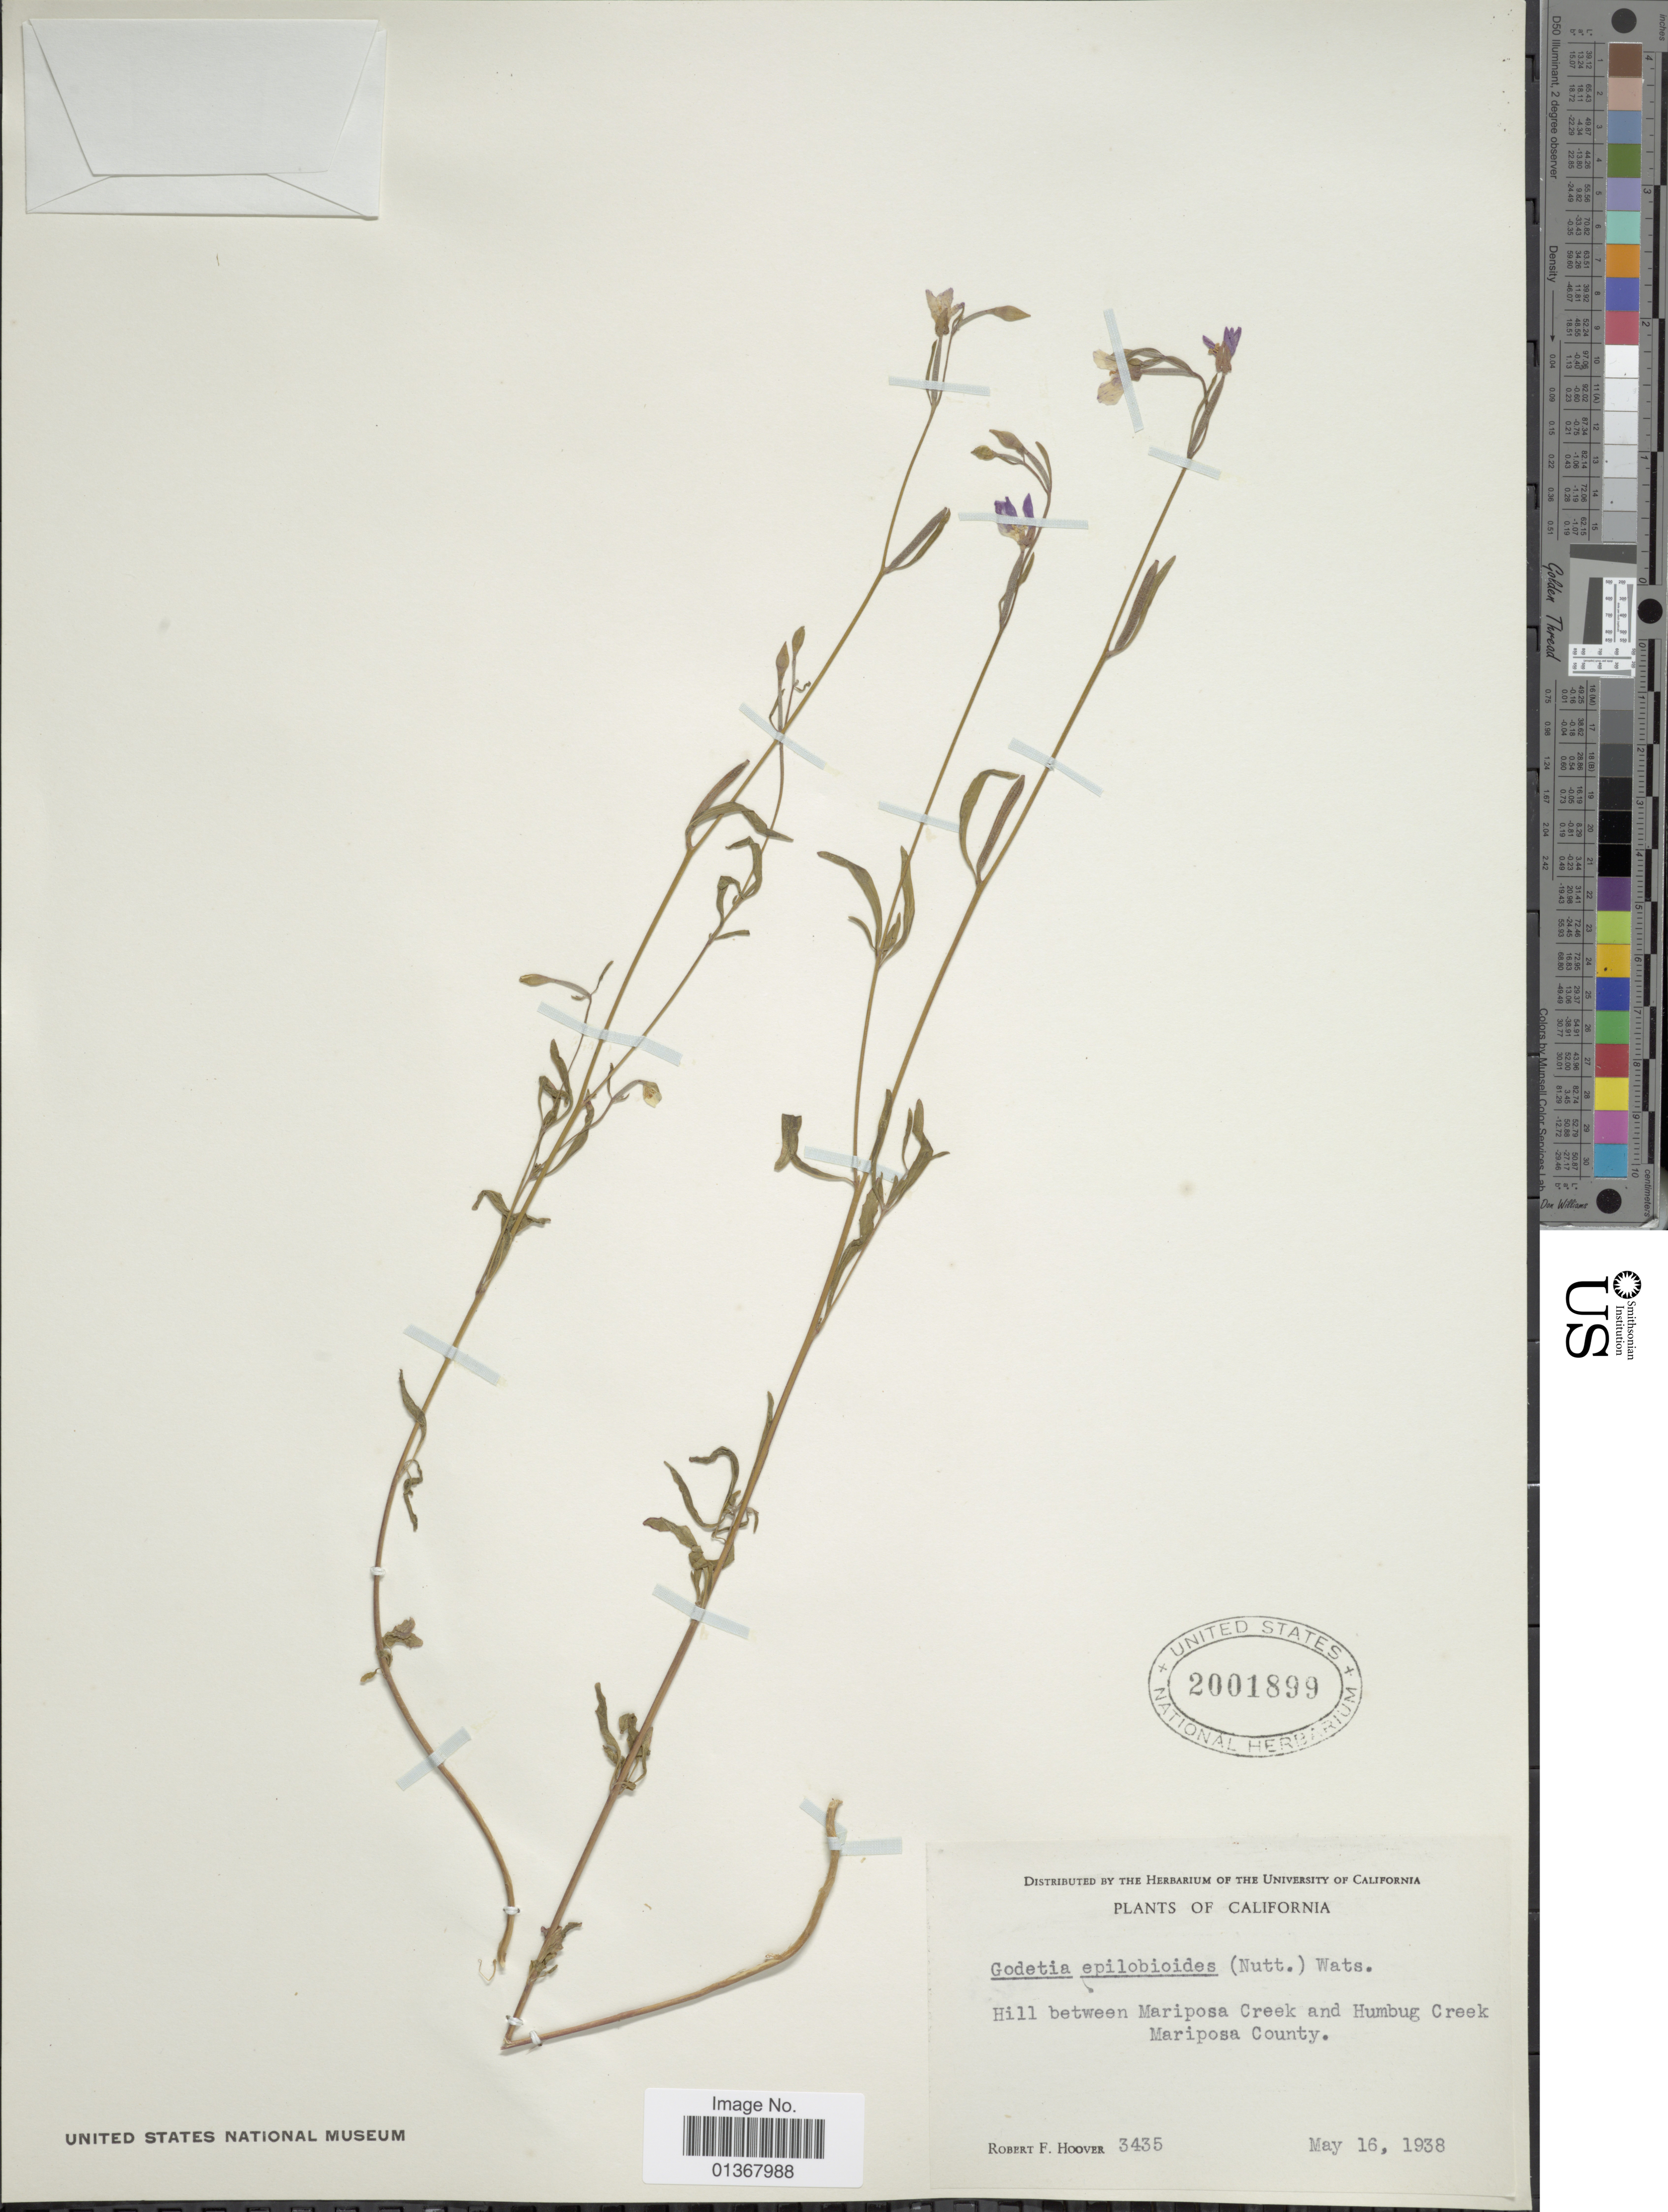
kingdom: Plantae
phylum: Tracheophyta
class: Magnoliopsida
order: Myrtales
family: Onagraceae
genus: Clarkia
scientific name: Clarkia epilobioides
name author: (Nutt. ex Torr. & A. Gray) A. Nelson & J.F. Macbr.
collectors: R. F. Hoover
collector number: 3435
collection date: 1938-05-16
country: United States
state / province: California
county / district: Mariposa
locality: Hill between Mariposa Creek and Humbug Creek Mariposa County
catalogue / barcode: US 2001899